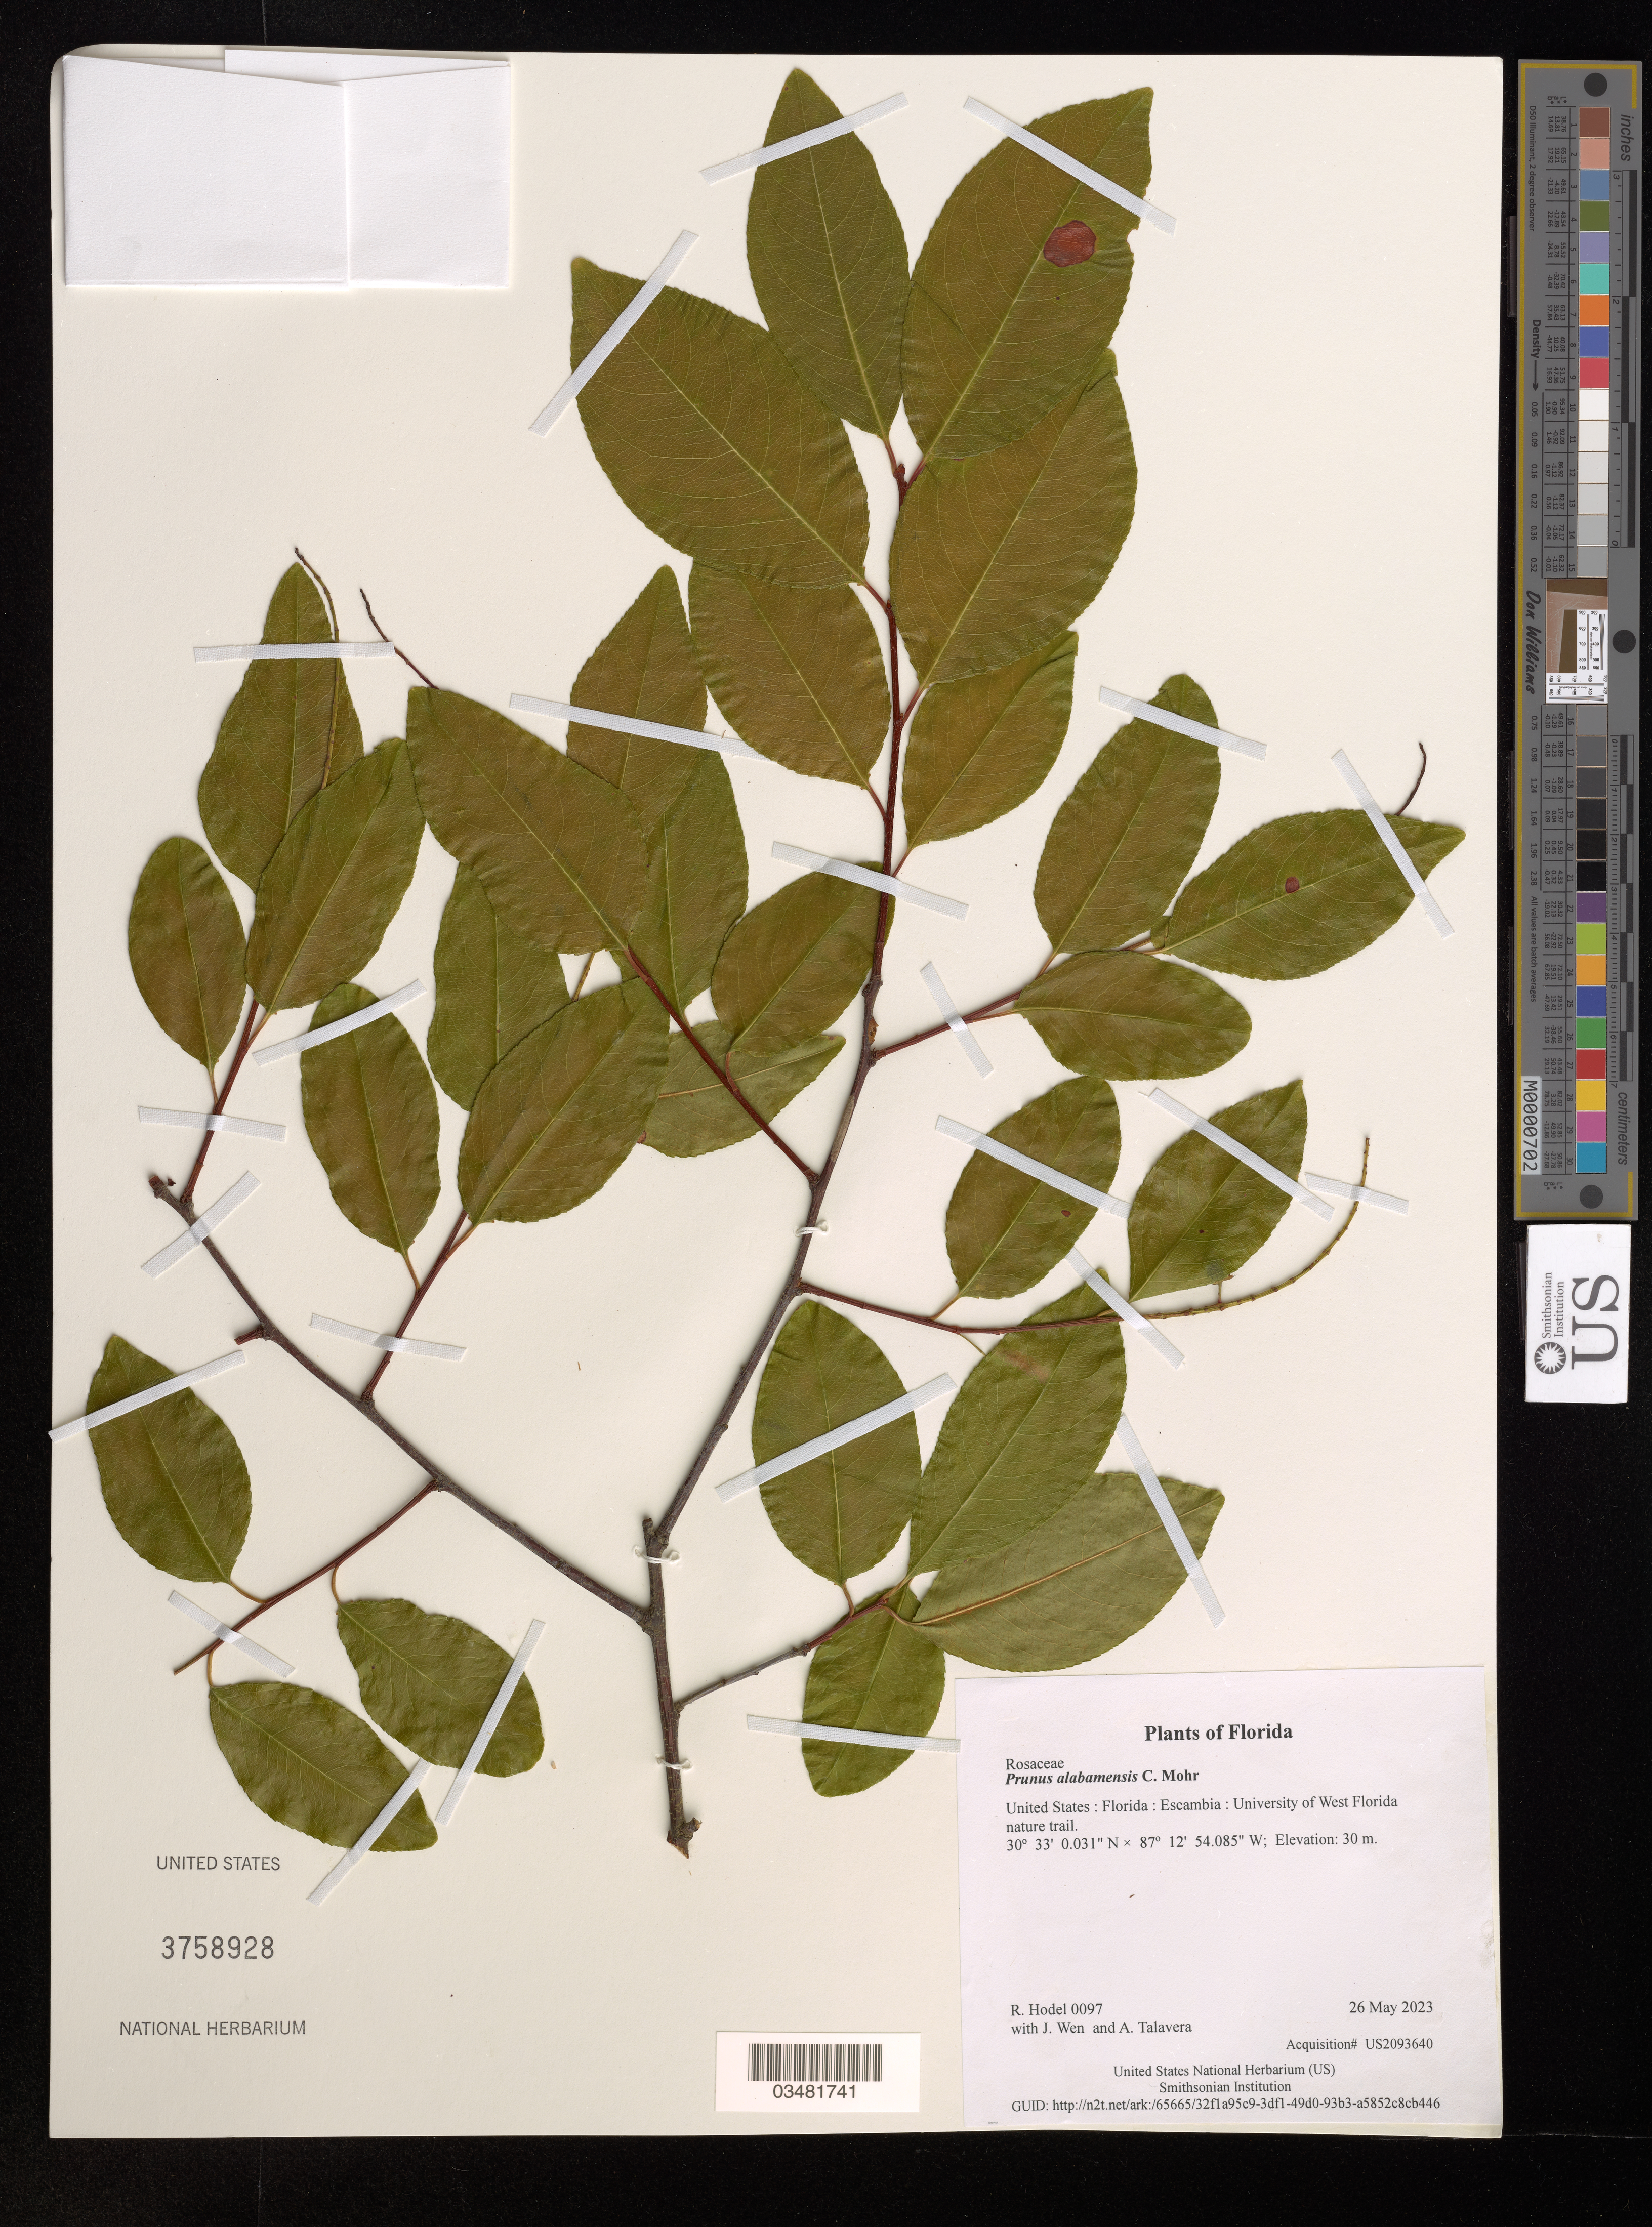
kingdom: Plantae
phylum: Tracheophyta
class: Magnoliopsida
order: Rosales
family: Rosaceae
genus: Prunus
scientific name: Prunus alabamensis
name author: C. Mohr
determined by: Hodel, Richard G. J.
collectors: R. Hodel, J. Wen & A. Talavera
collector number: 0097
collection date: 2023-05-26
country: United States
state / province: Florida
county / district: Escambia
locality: University of West Florida nature trail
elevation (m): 30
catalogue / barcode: US 3758928